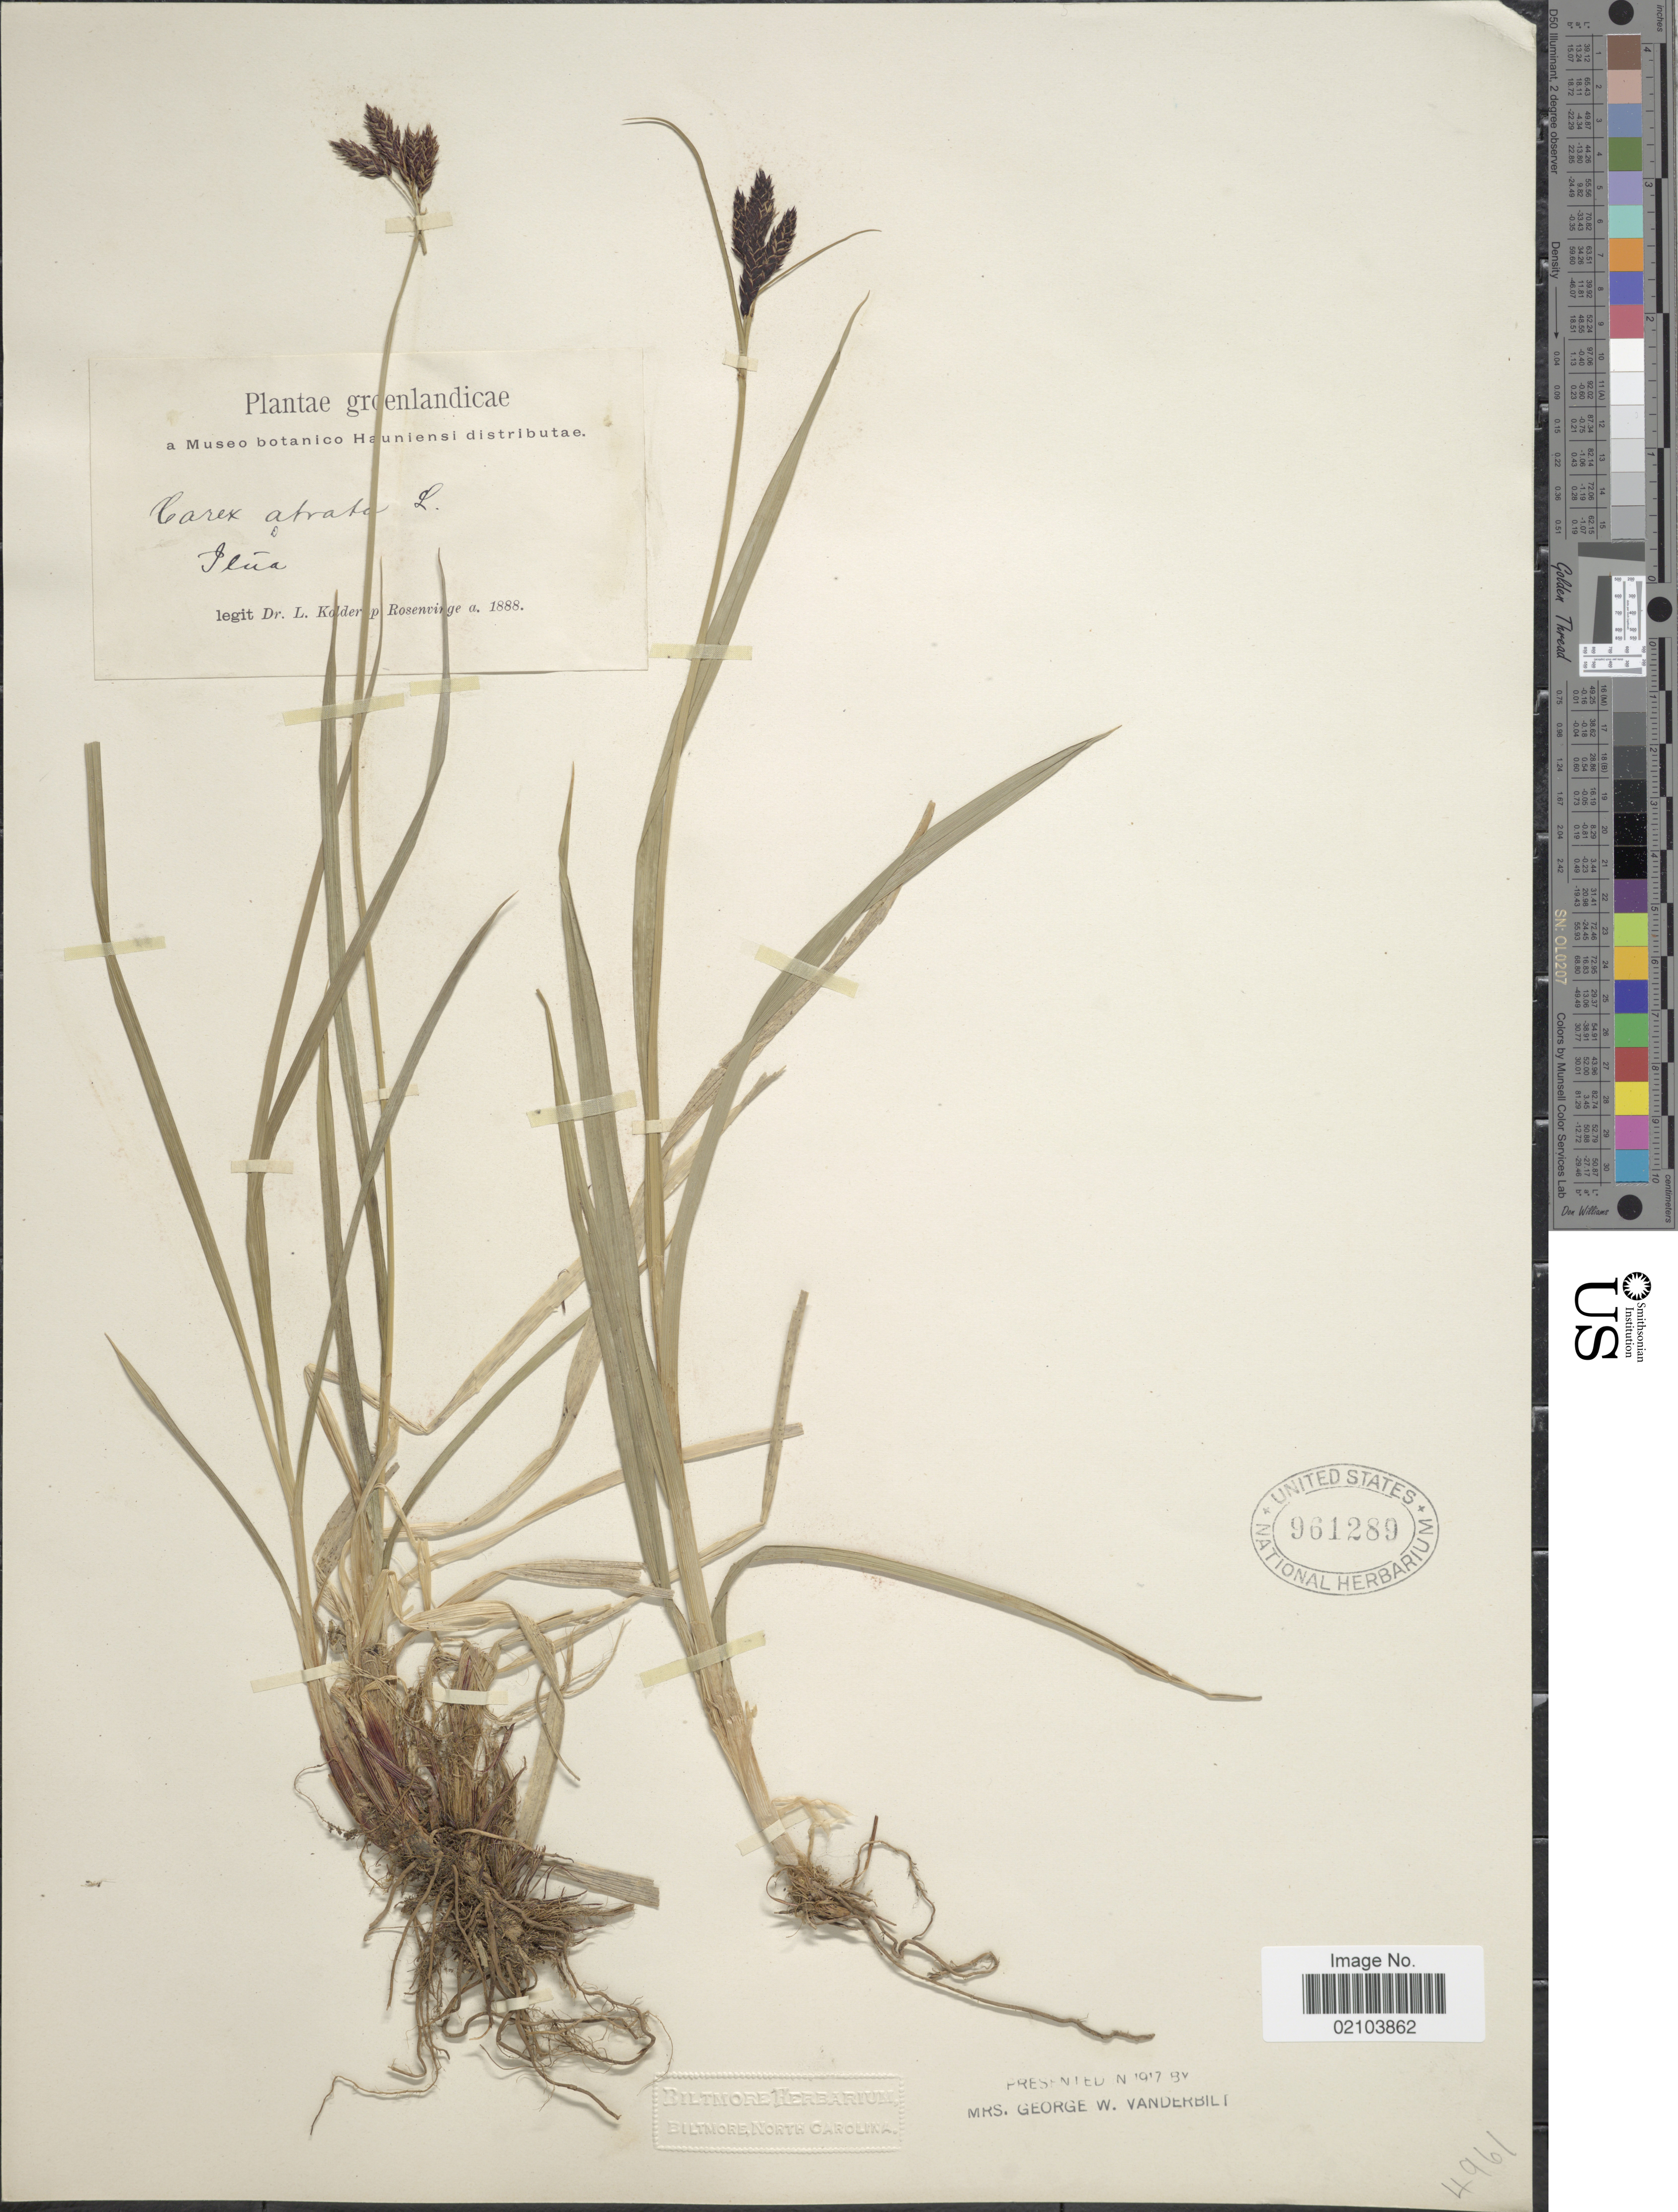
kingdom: Plantae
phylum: Tracheophyta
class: Liliopsida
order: Poales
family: Cyperaceae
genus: Carex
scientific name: Carex atrata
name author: L.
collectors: L. Rosenvinge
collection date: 1888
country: Greenland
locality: Ilna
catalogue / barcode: US 961289